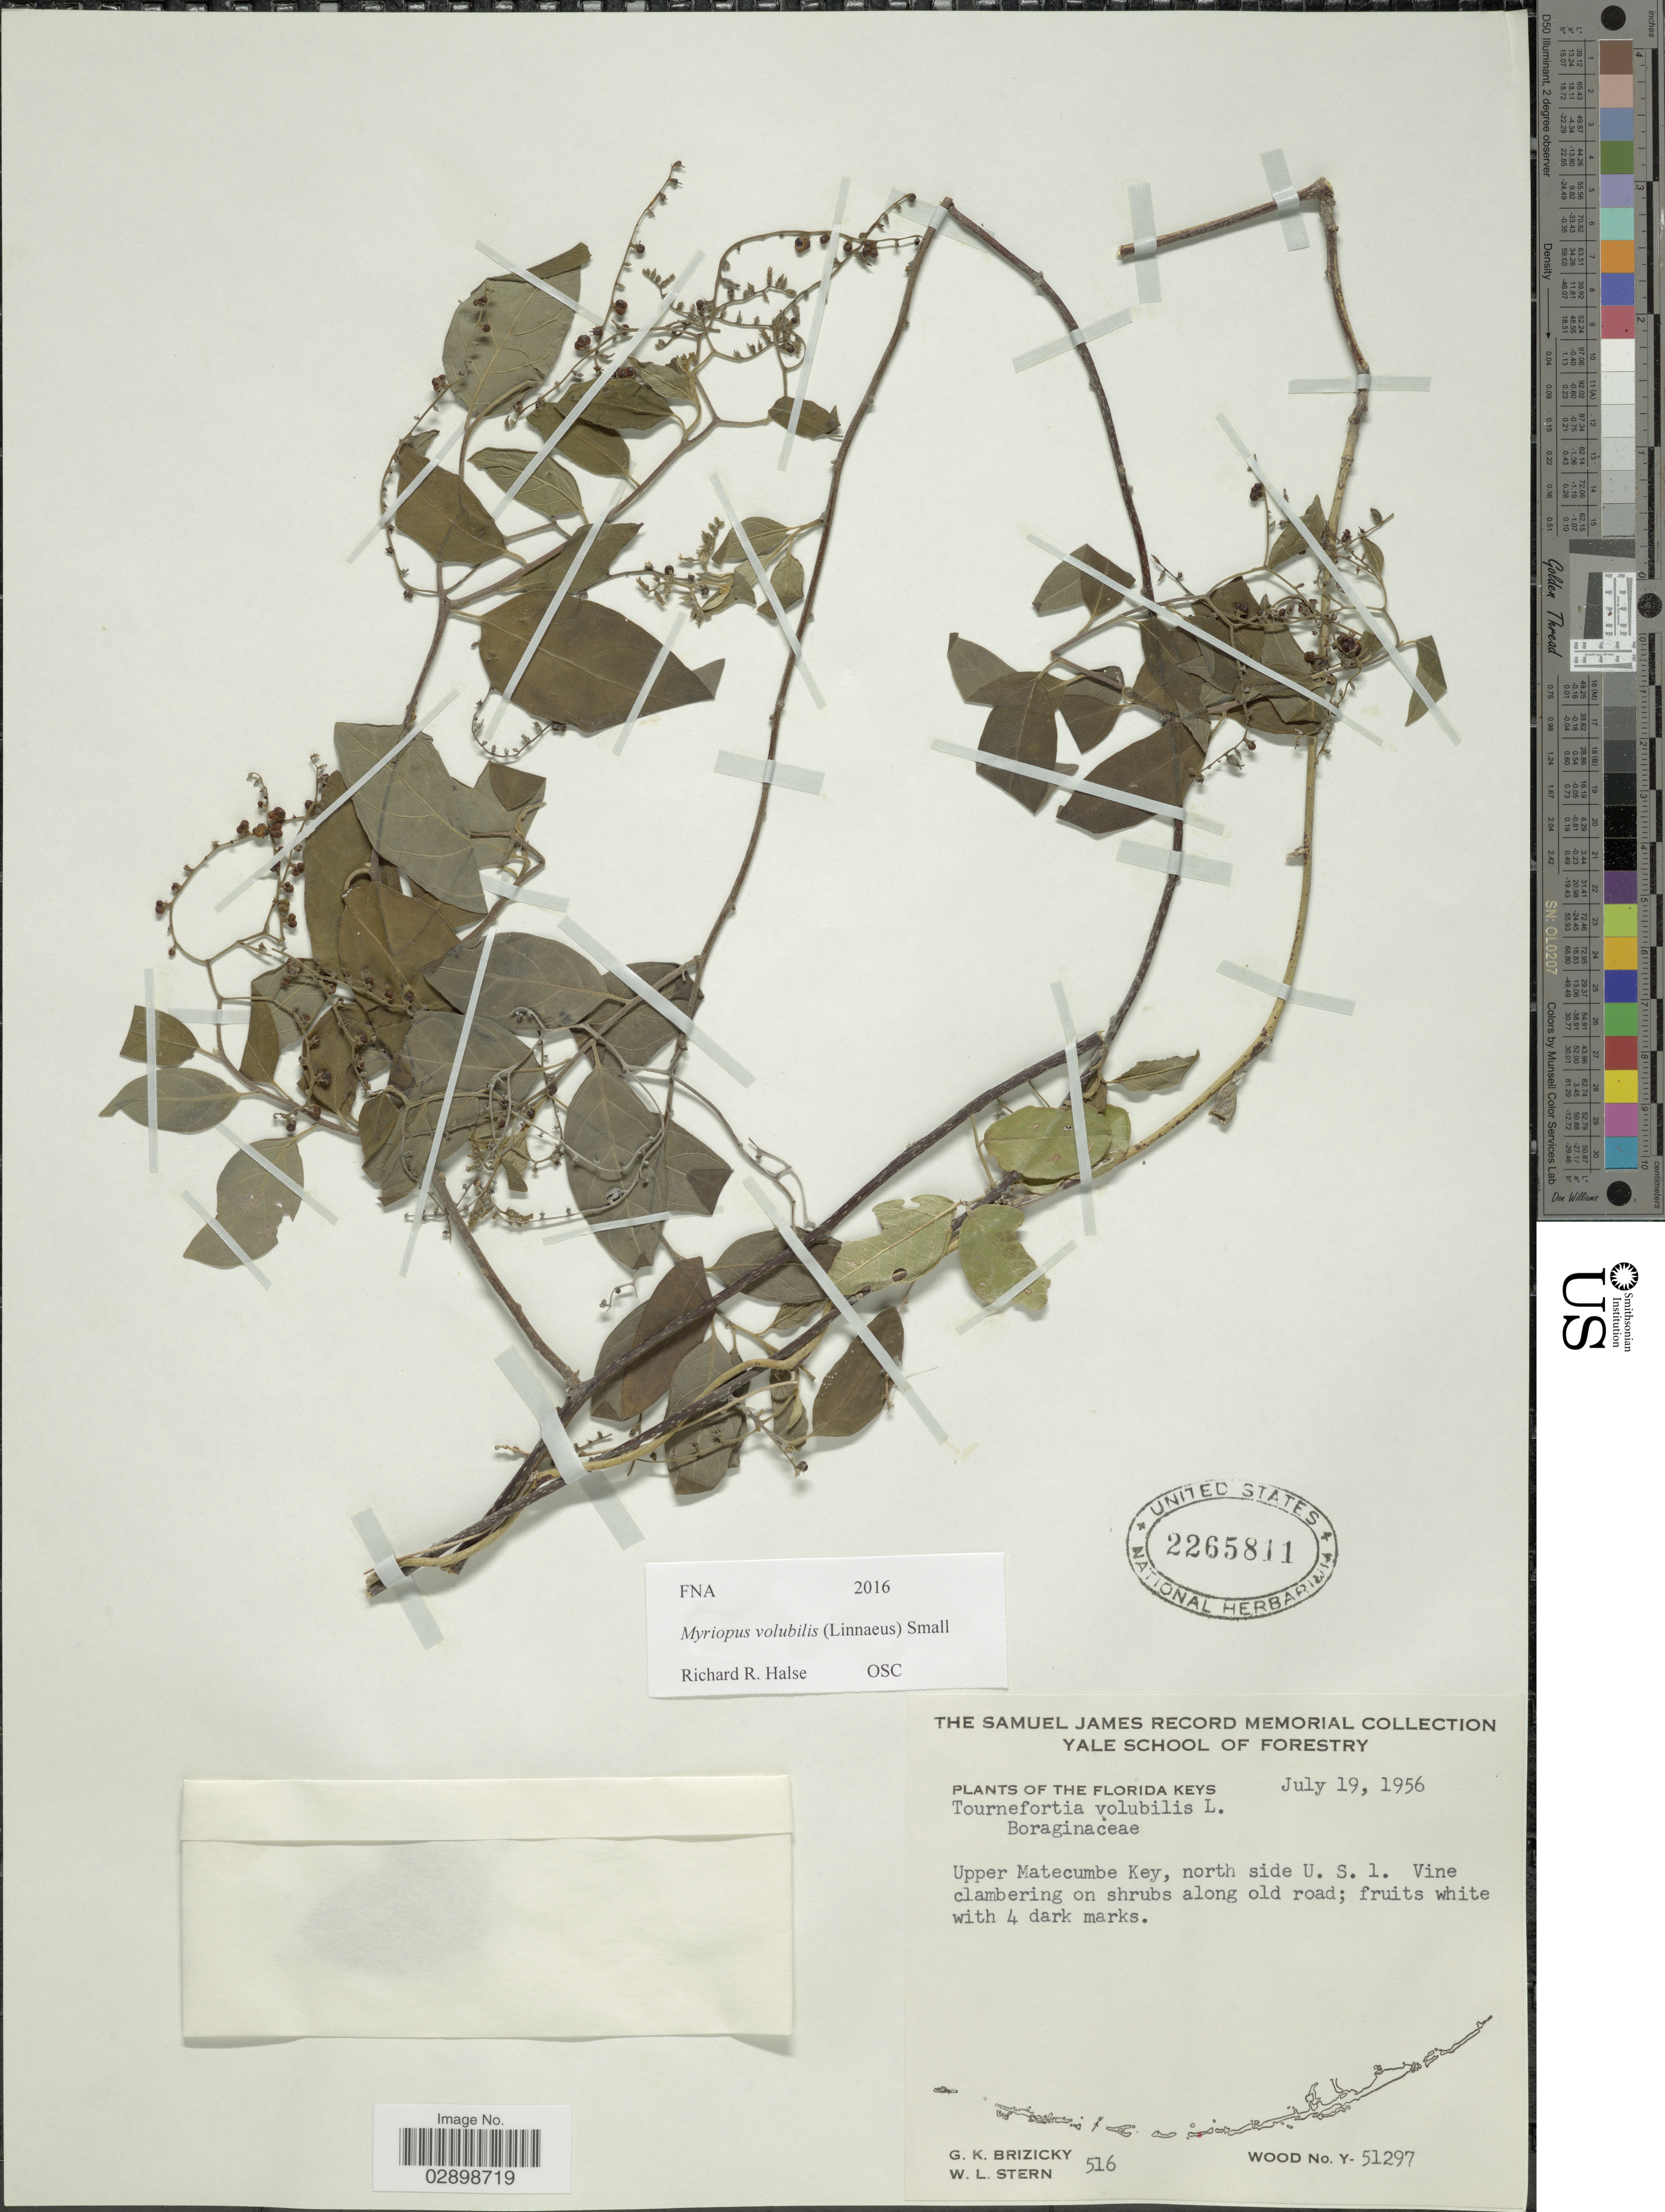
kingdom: Plantae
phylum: Tracheophyta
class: Magnoliopsida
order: Boraginales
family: Heliotropiaceae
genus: Myriopus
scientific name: Myriopus volubilis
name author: (L.) Small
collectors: G. K. Brizicky, W. L. Stern & Wood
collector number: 516/Y-51297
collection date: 1956-07-19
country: United States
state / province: Florida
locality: Florida Keys. Upper Matecumbe Key, north side U.S. 1.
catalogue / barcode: US 2265811